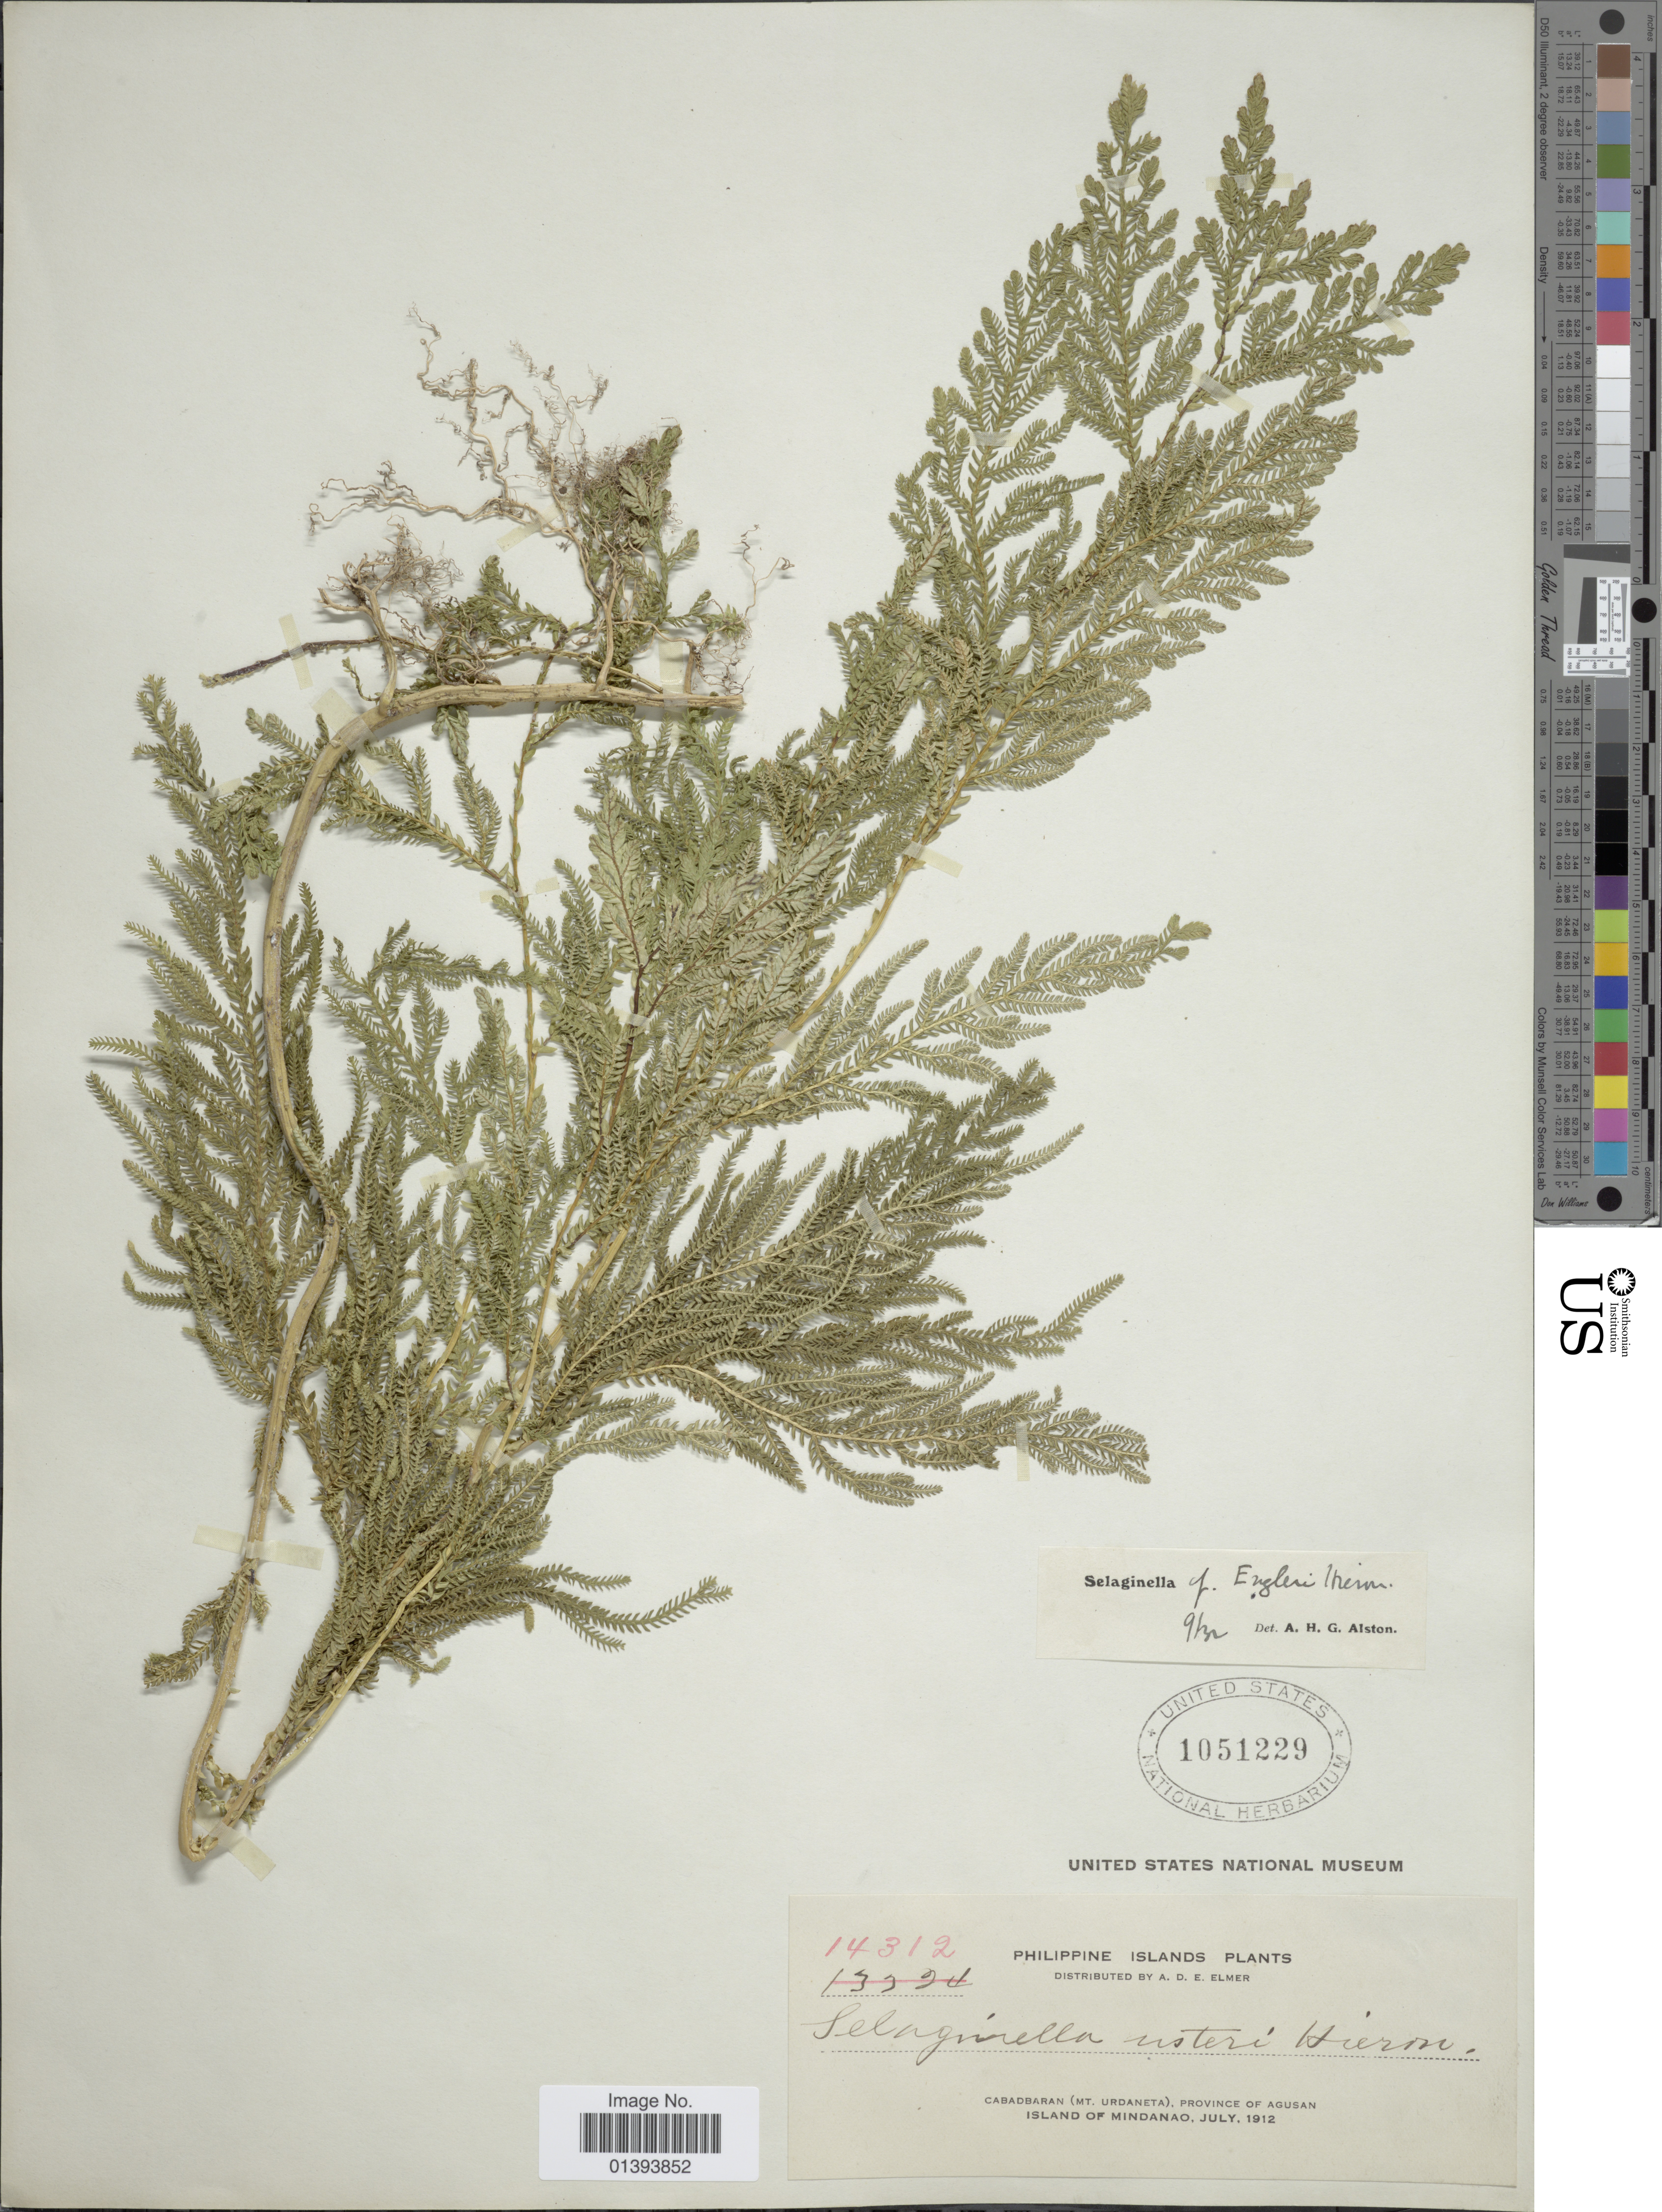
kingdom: Plantae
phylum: Tracheophyta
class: Lycopodiopsida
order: Selaginellales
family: Selaginellaceae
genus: Selaginella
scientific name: Selaginella engleri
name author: Hieron.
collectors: A. D. E. Elmer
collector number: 14312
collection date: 1912-07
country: Philippines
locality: Cabadbaran(Mt. Urdaneta) province of Agusan, island of Mindanao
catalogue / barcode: US 1051229